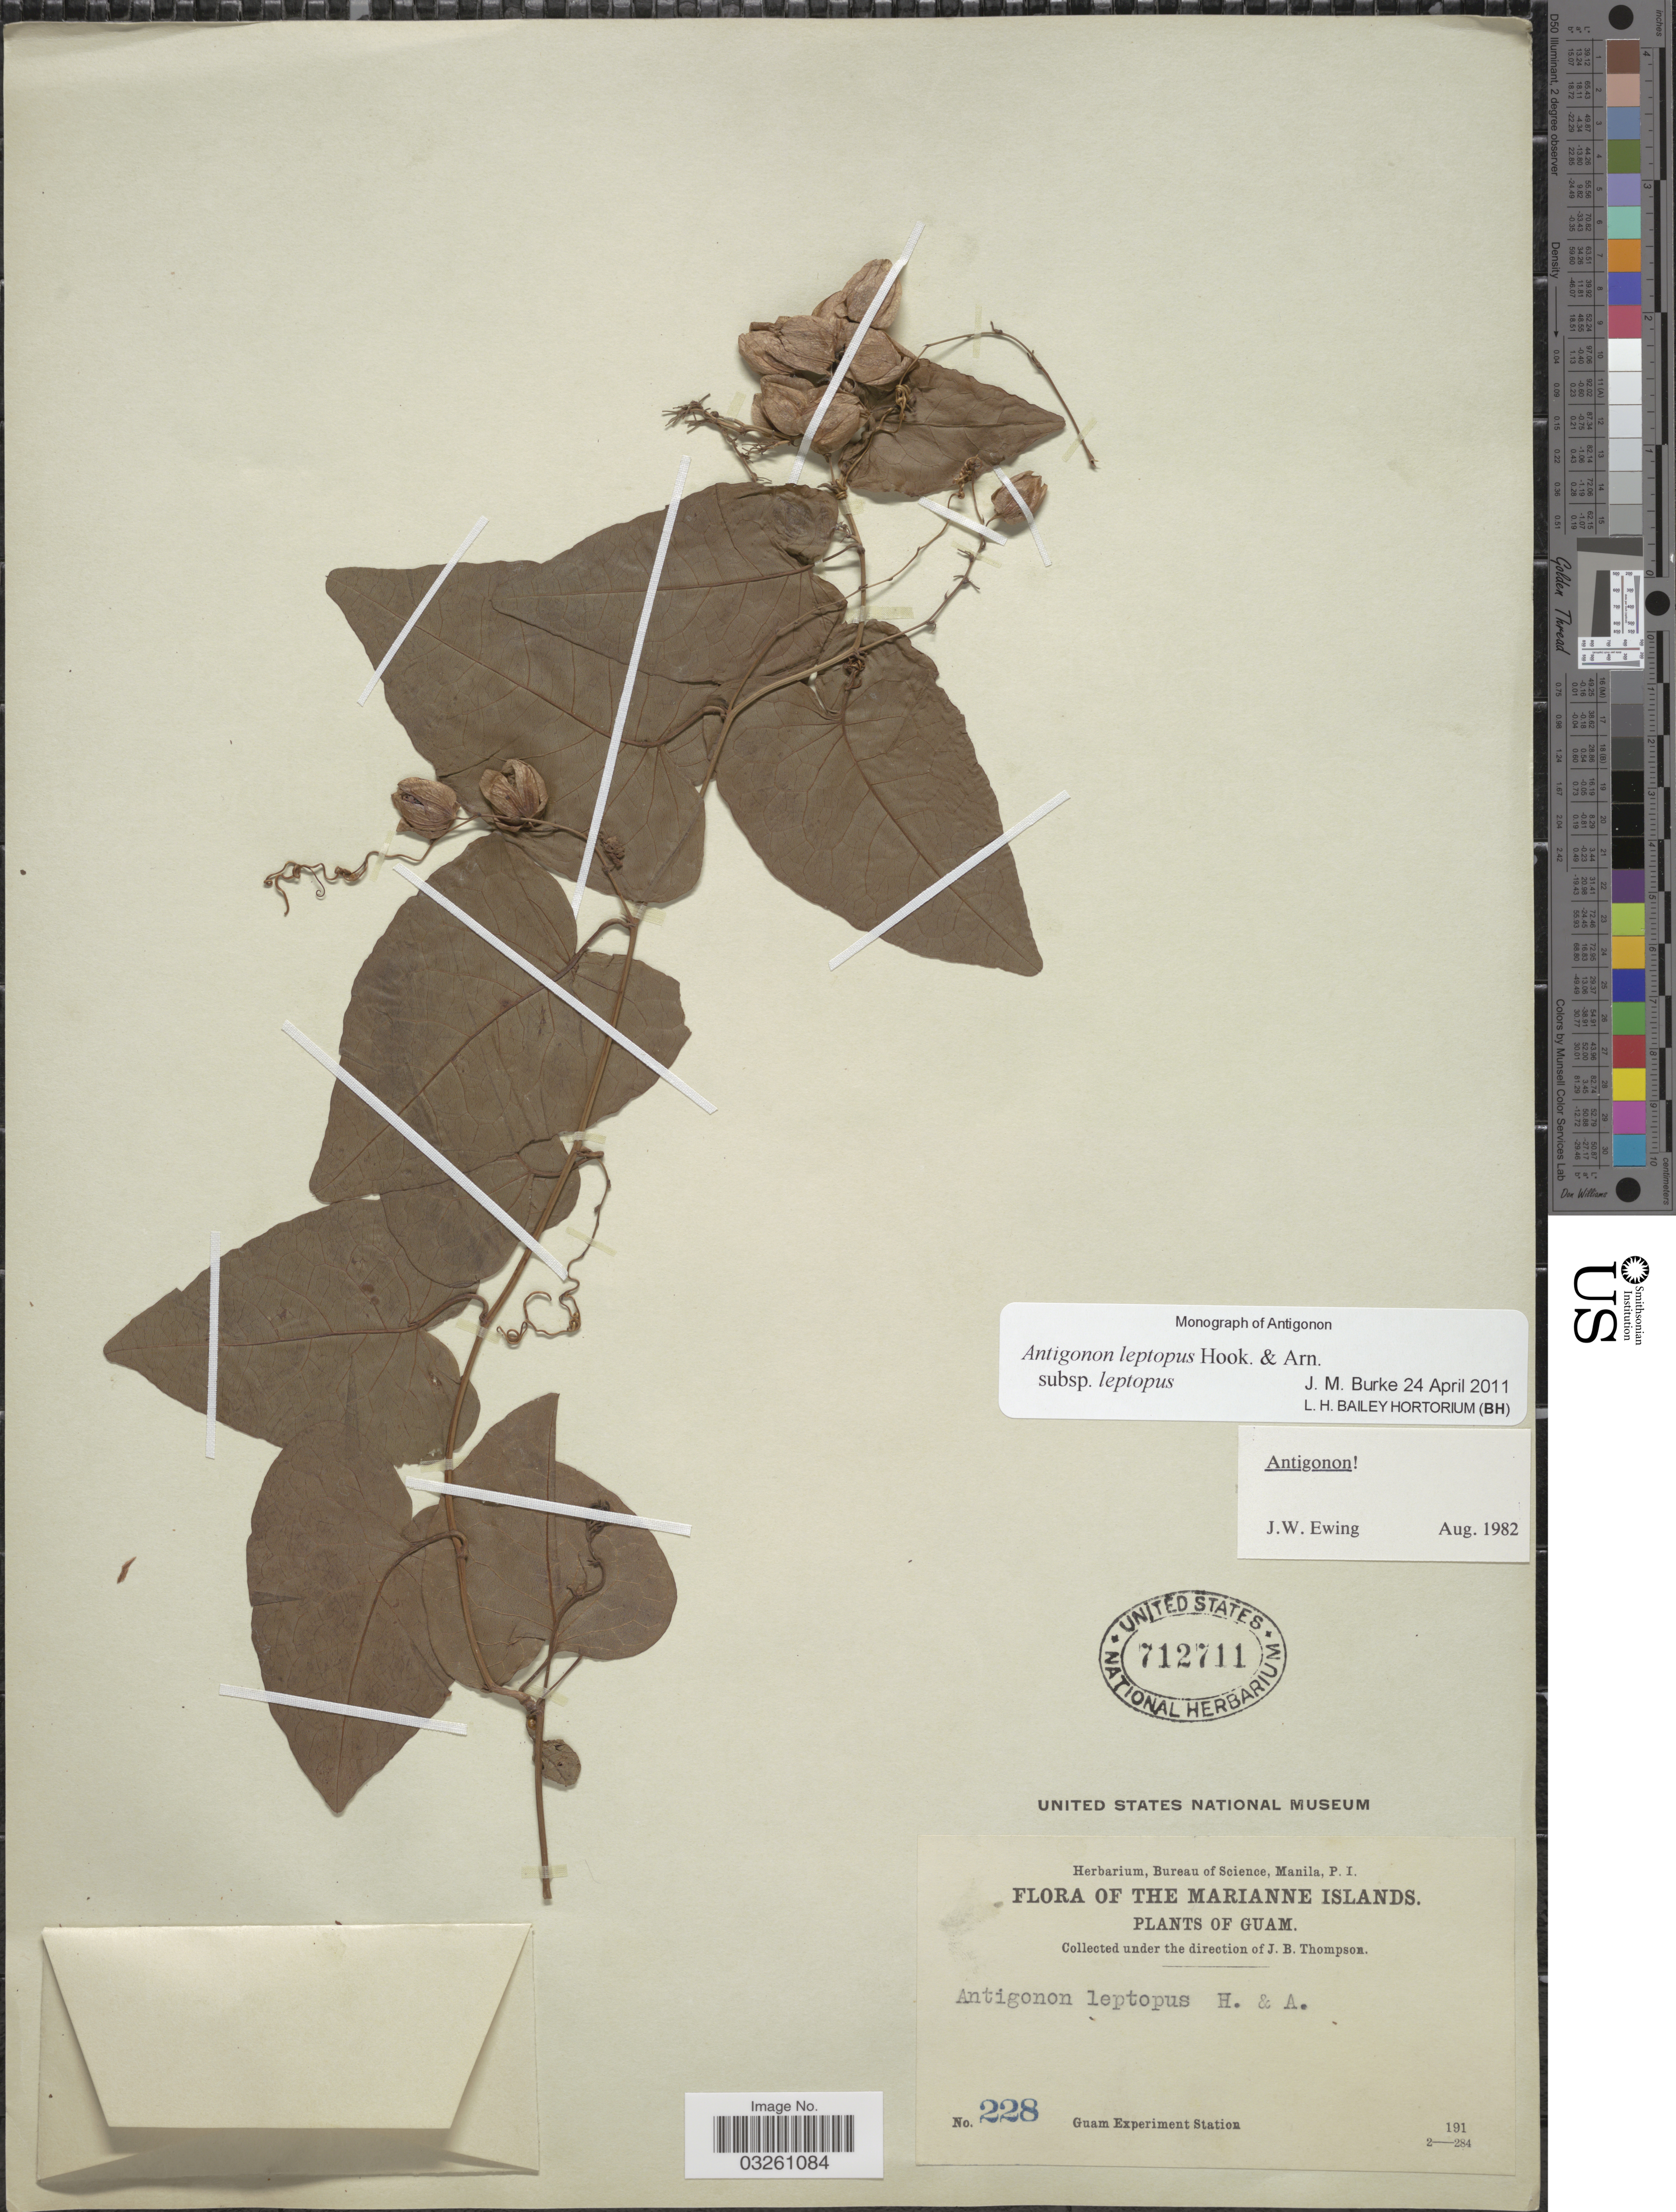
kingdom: Plantae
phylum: Tracheophyta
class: Magnoliopsida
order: Caryophyllales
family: Polygonaceae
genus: Antigonon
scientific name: Antigonon leptopus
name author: Hook. & Arn.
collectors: Guam Exp. Sta.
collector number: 228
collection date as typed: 191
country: Guam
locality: The Marianne Islands.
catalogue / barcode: US 712711